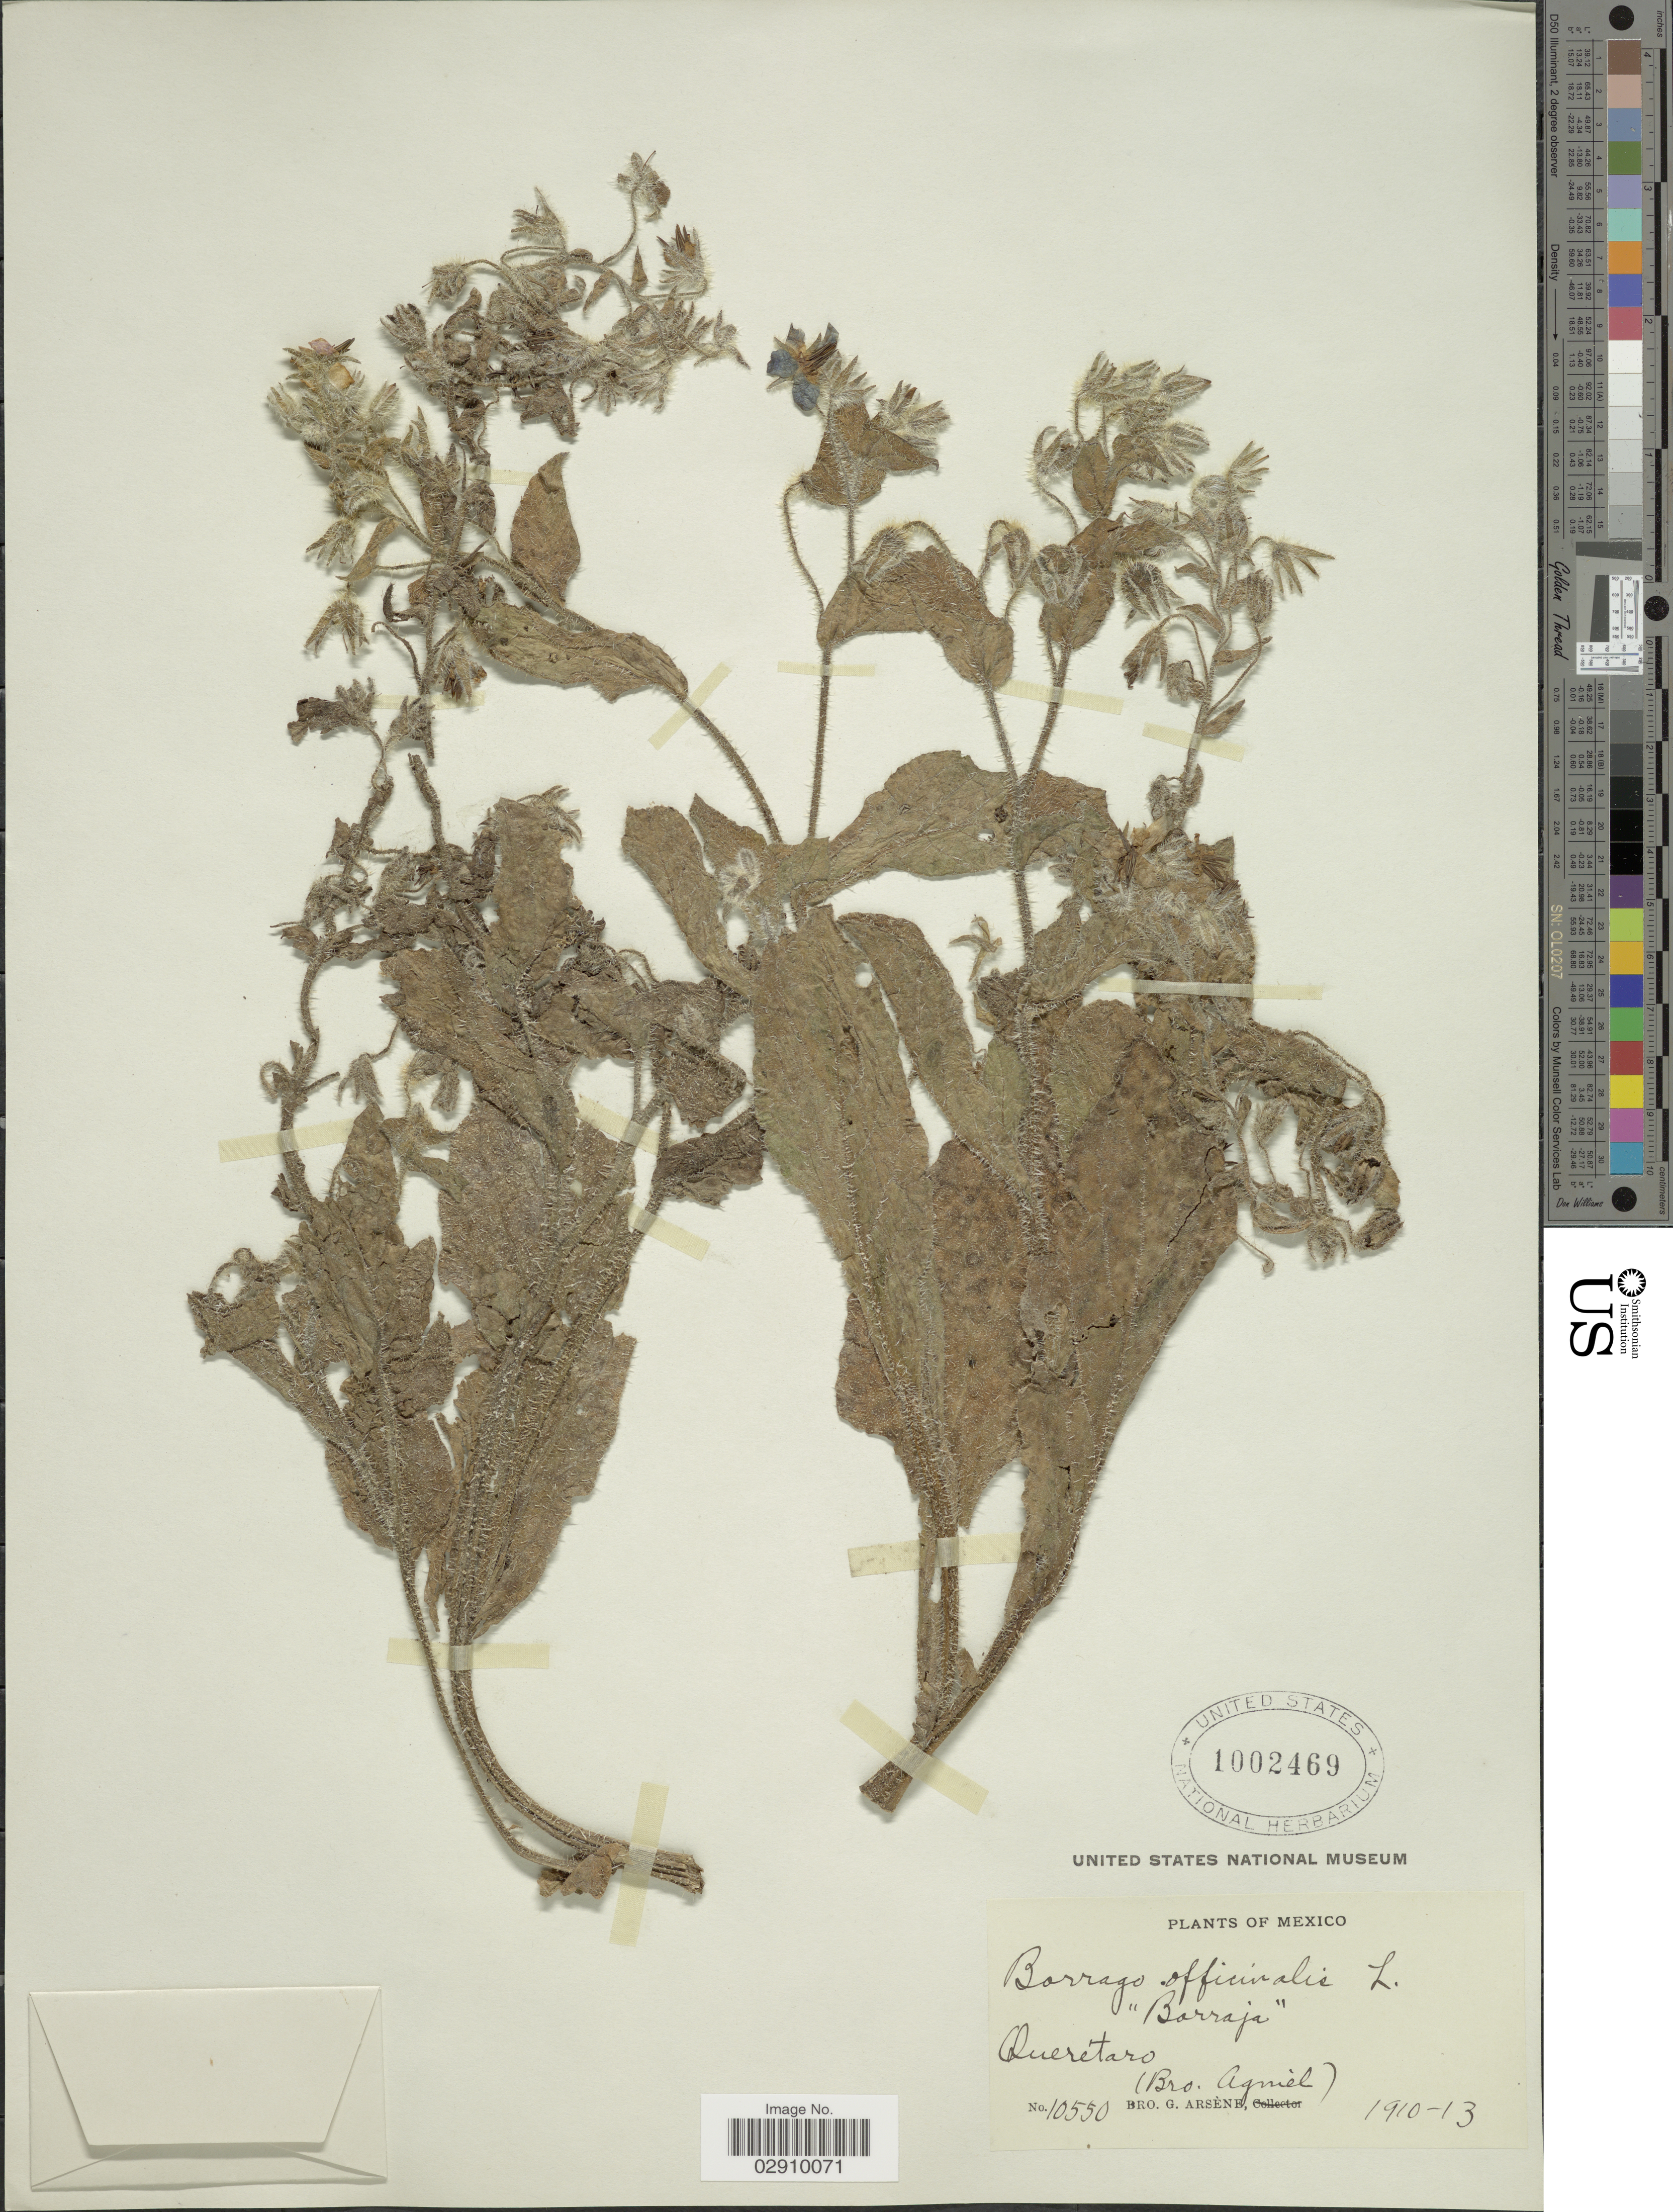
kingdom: Plantae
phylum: Tracheophyta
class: Magnoliopsida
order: Boraginales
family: Boraginaceae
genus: Borago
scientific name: Borago officinalis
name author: L.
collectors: Bro. G. Arsène & Bro. Agniel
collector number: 10550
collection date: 1910/1913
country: Mexico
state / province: Querétaro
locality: Queretaro.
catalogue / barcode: US 1002469